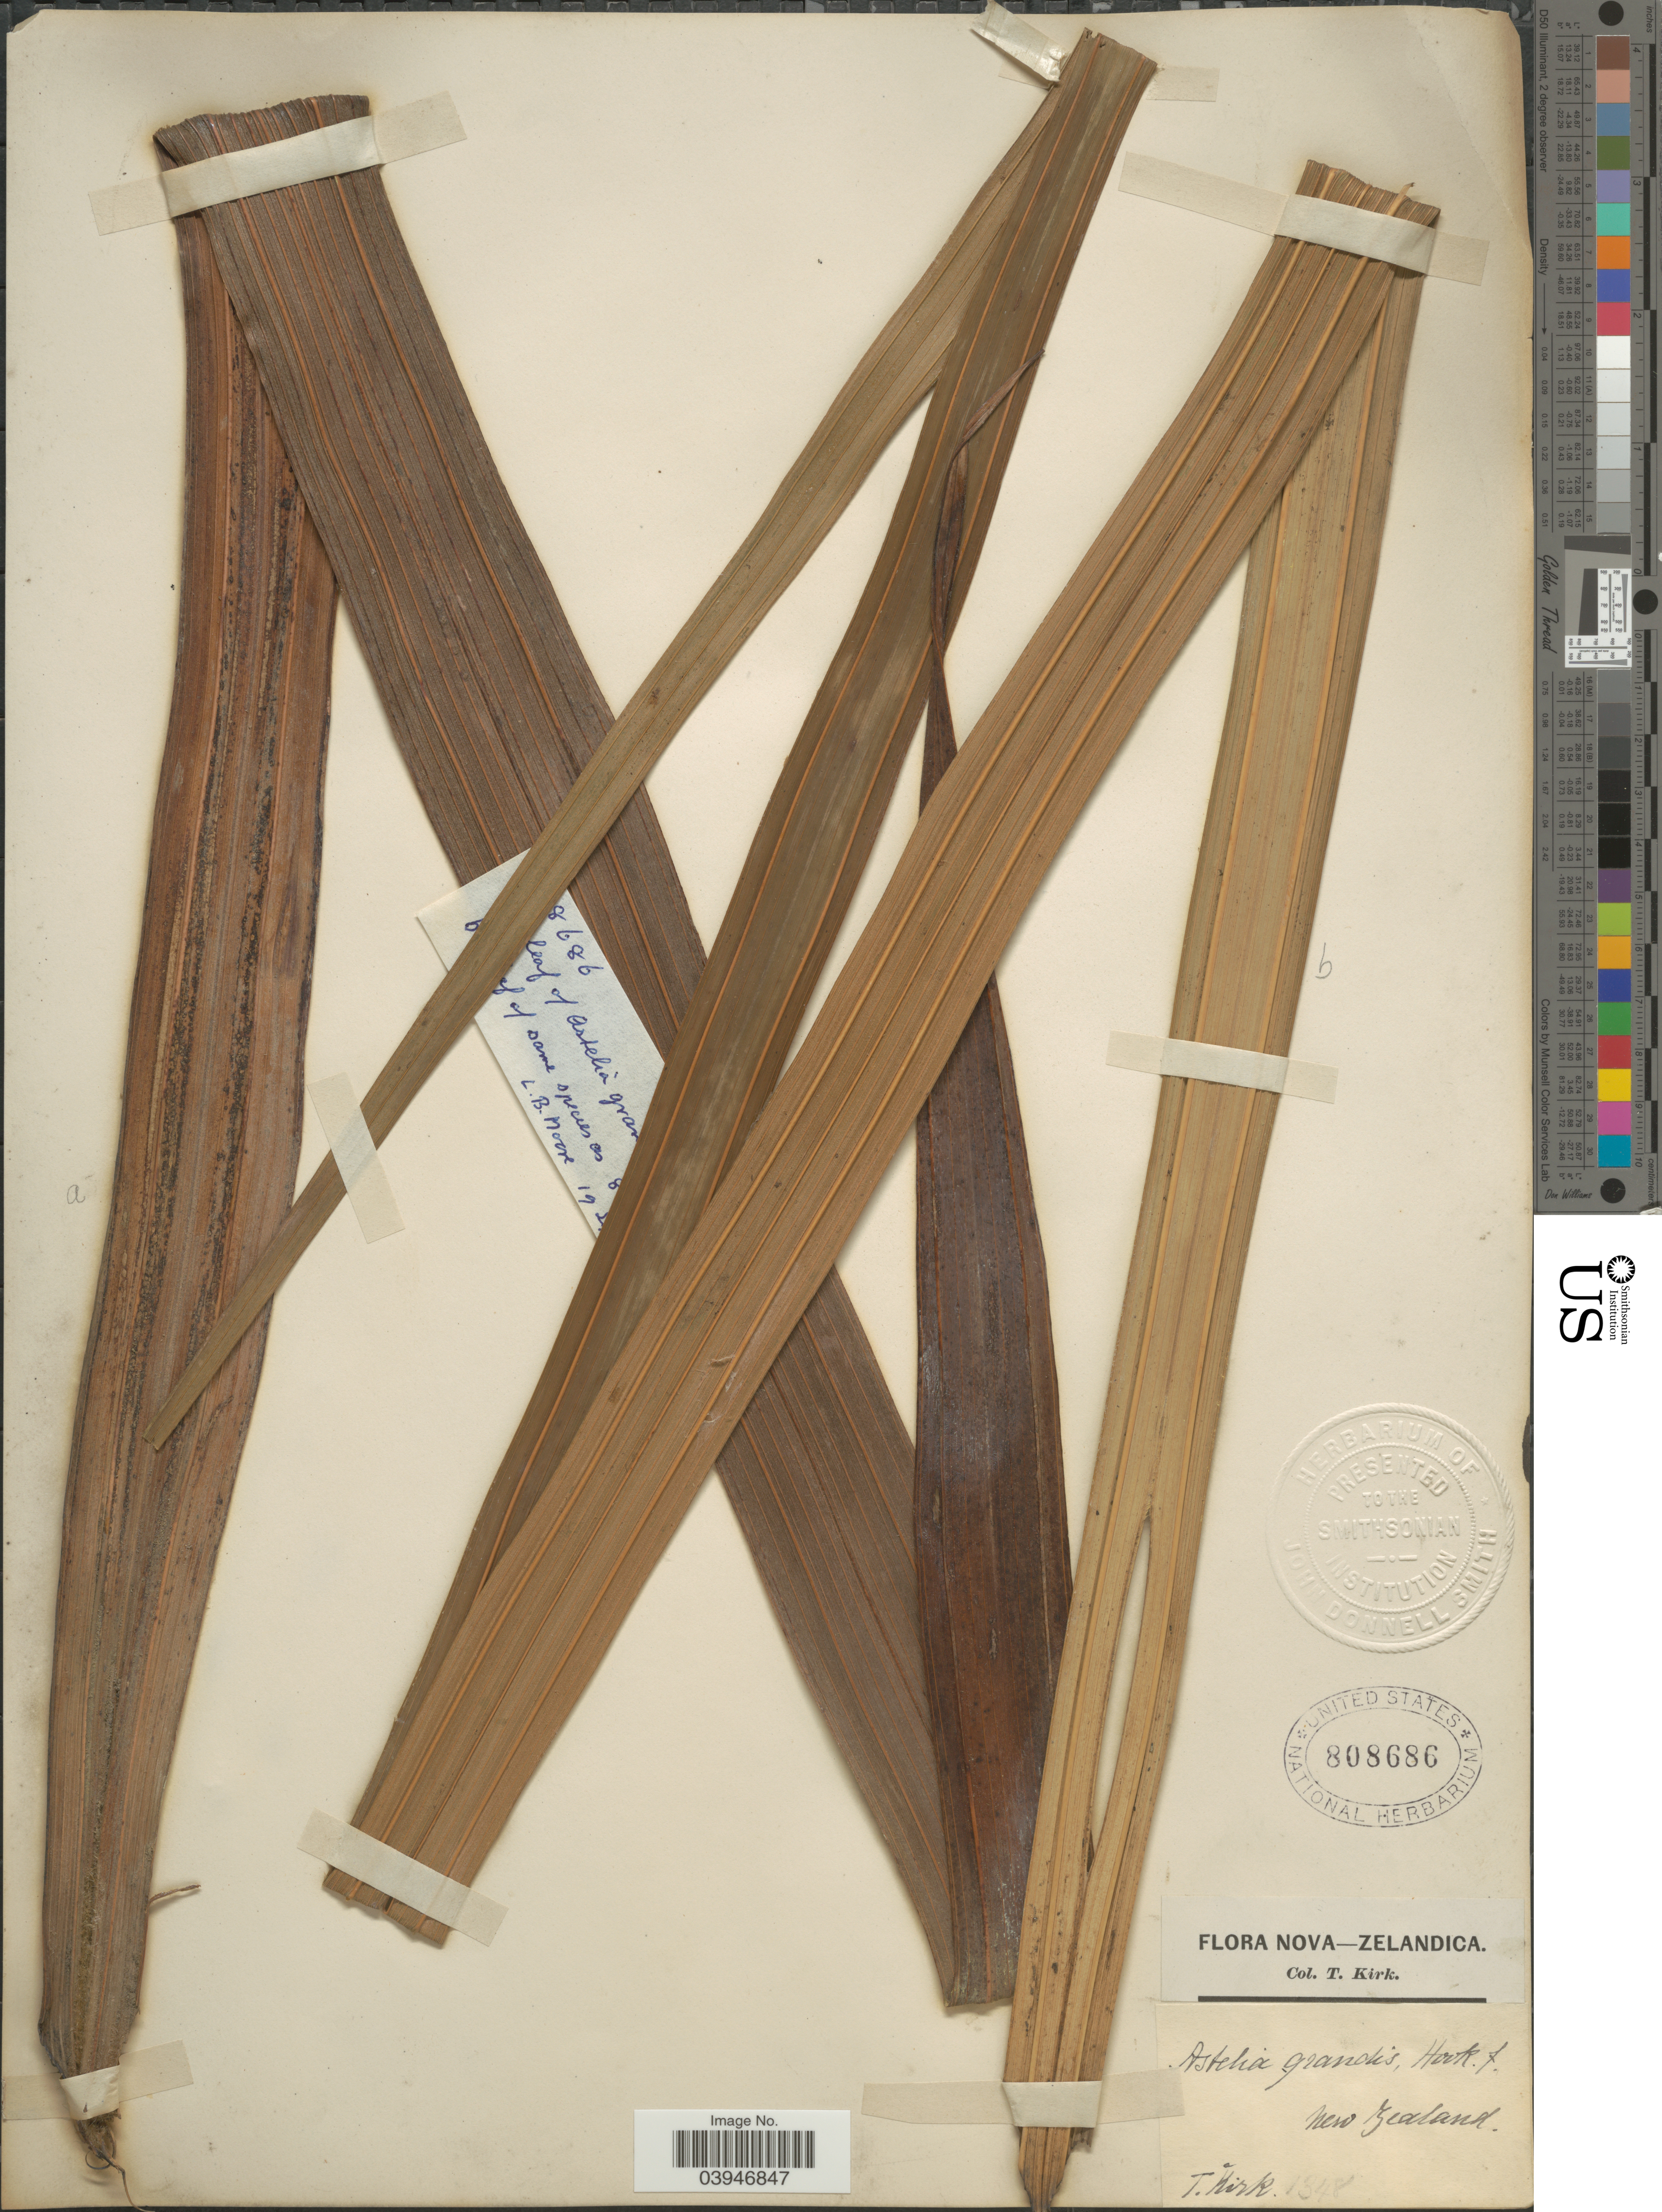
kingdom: Plantae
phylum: Tracheophyta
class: Liliopsida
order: Asparagales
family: Asteliaceae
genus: Astelia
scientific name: Astelia nervosa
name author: Banks & Sol. ex Hook. f.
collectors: T. Kirk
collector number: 1348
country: New Zealand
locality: Nova-Zelandica.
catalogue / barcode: US 808686